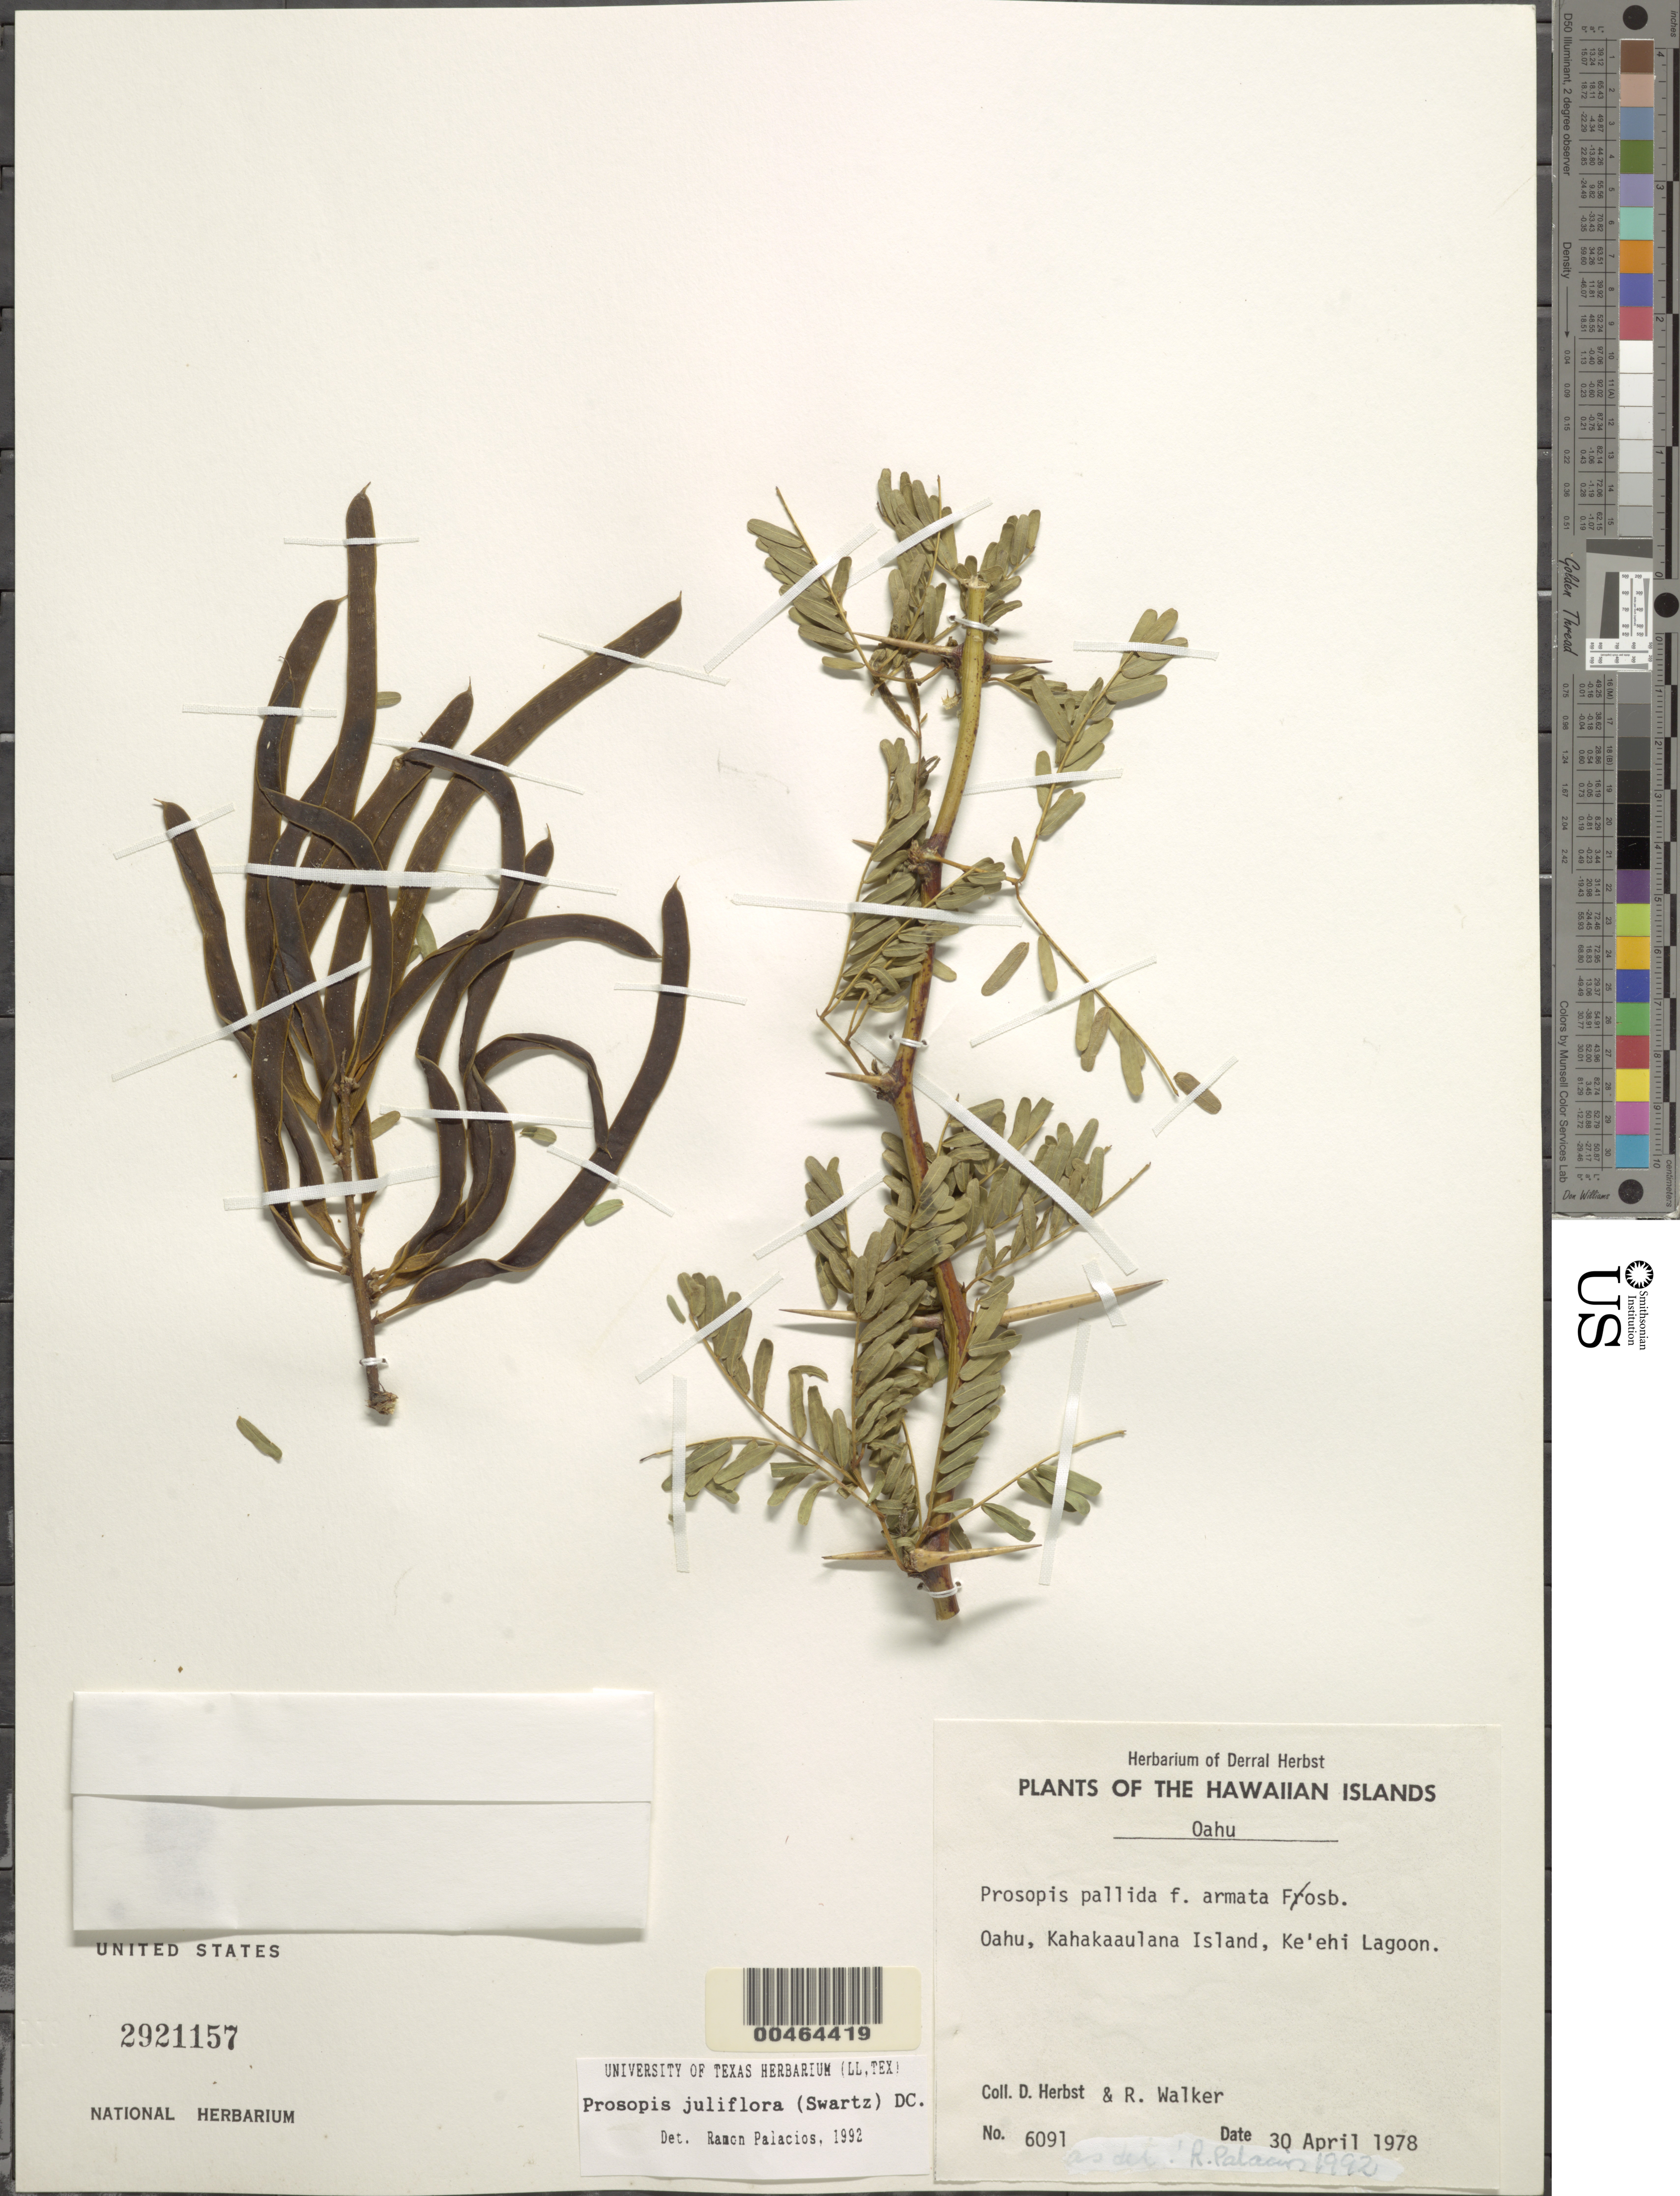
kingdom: Plantae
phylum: Tracheophyta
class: Magnoliopsida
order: Fabales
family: Fabaceae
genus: Neltuma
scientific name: Neltuma juliflora var. juliflora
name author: (Sw.) Raf.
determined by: Wagner, W. L., (BOT), Smithsonian Institution - National Museum of Natural History (UNITED STATES)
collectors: D. R. Herbst & R. Walker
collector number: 6091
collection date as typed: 30 Apr 1978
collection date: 1978-04-30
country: United States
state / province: Hawaii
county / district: Honolulu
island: Sand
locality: Oahu, Ke'ehi Lagoon. [Kahakaaulana = Sand Island]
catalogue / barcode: US 2921157